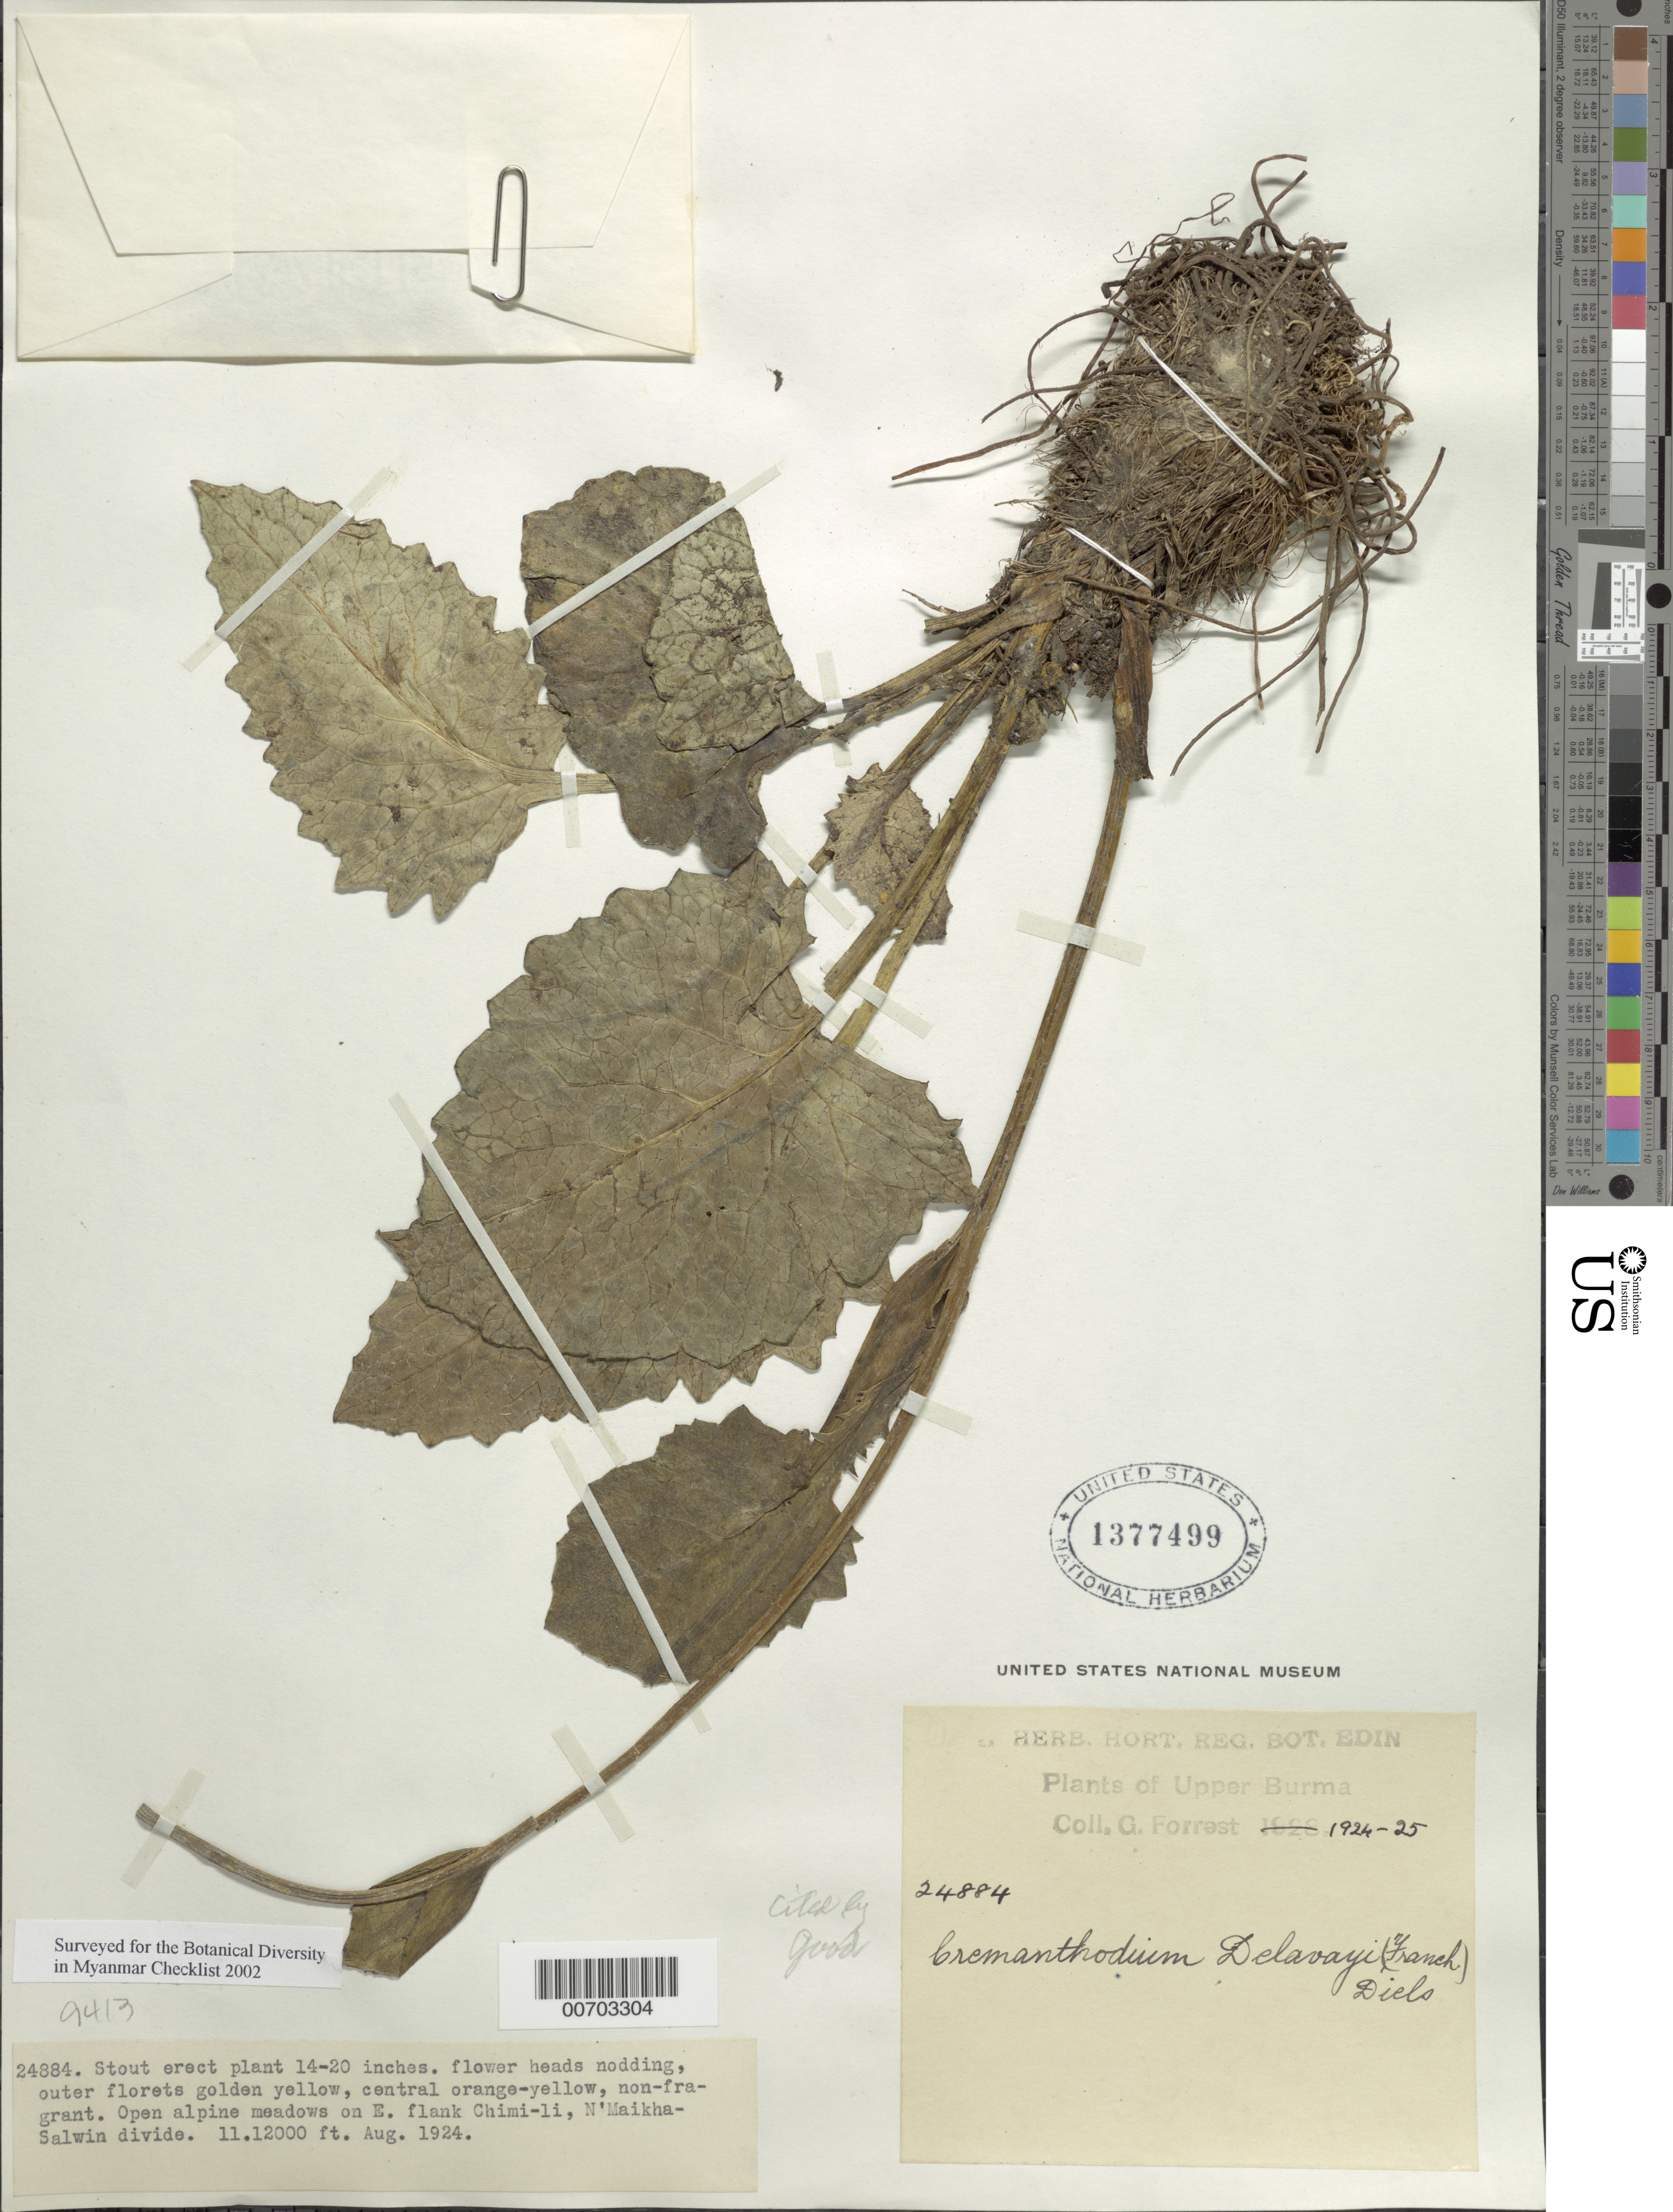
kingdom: Plantae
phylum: Tracheophyta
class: Magnoliopsida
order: Asterales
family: Asteraceae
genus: Cremanthodium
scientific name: Cremanthodium delavayi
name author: Franch.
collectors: G. Forrest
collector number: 24884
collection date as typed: Aug 1924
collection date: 1924-08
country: Myanmar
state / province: Kachin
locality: N'Maikha-Salwin Divide, Chimi-li, E flank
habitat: Open alpine meadows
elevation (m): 3353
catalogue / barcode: US 1377499